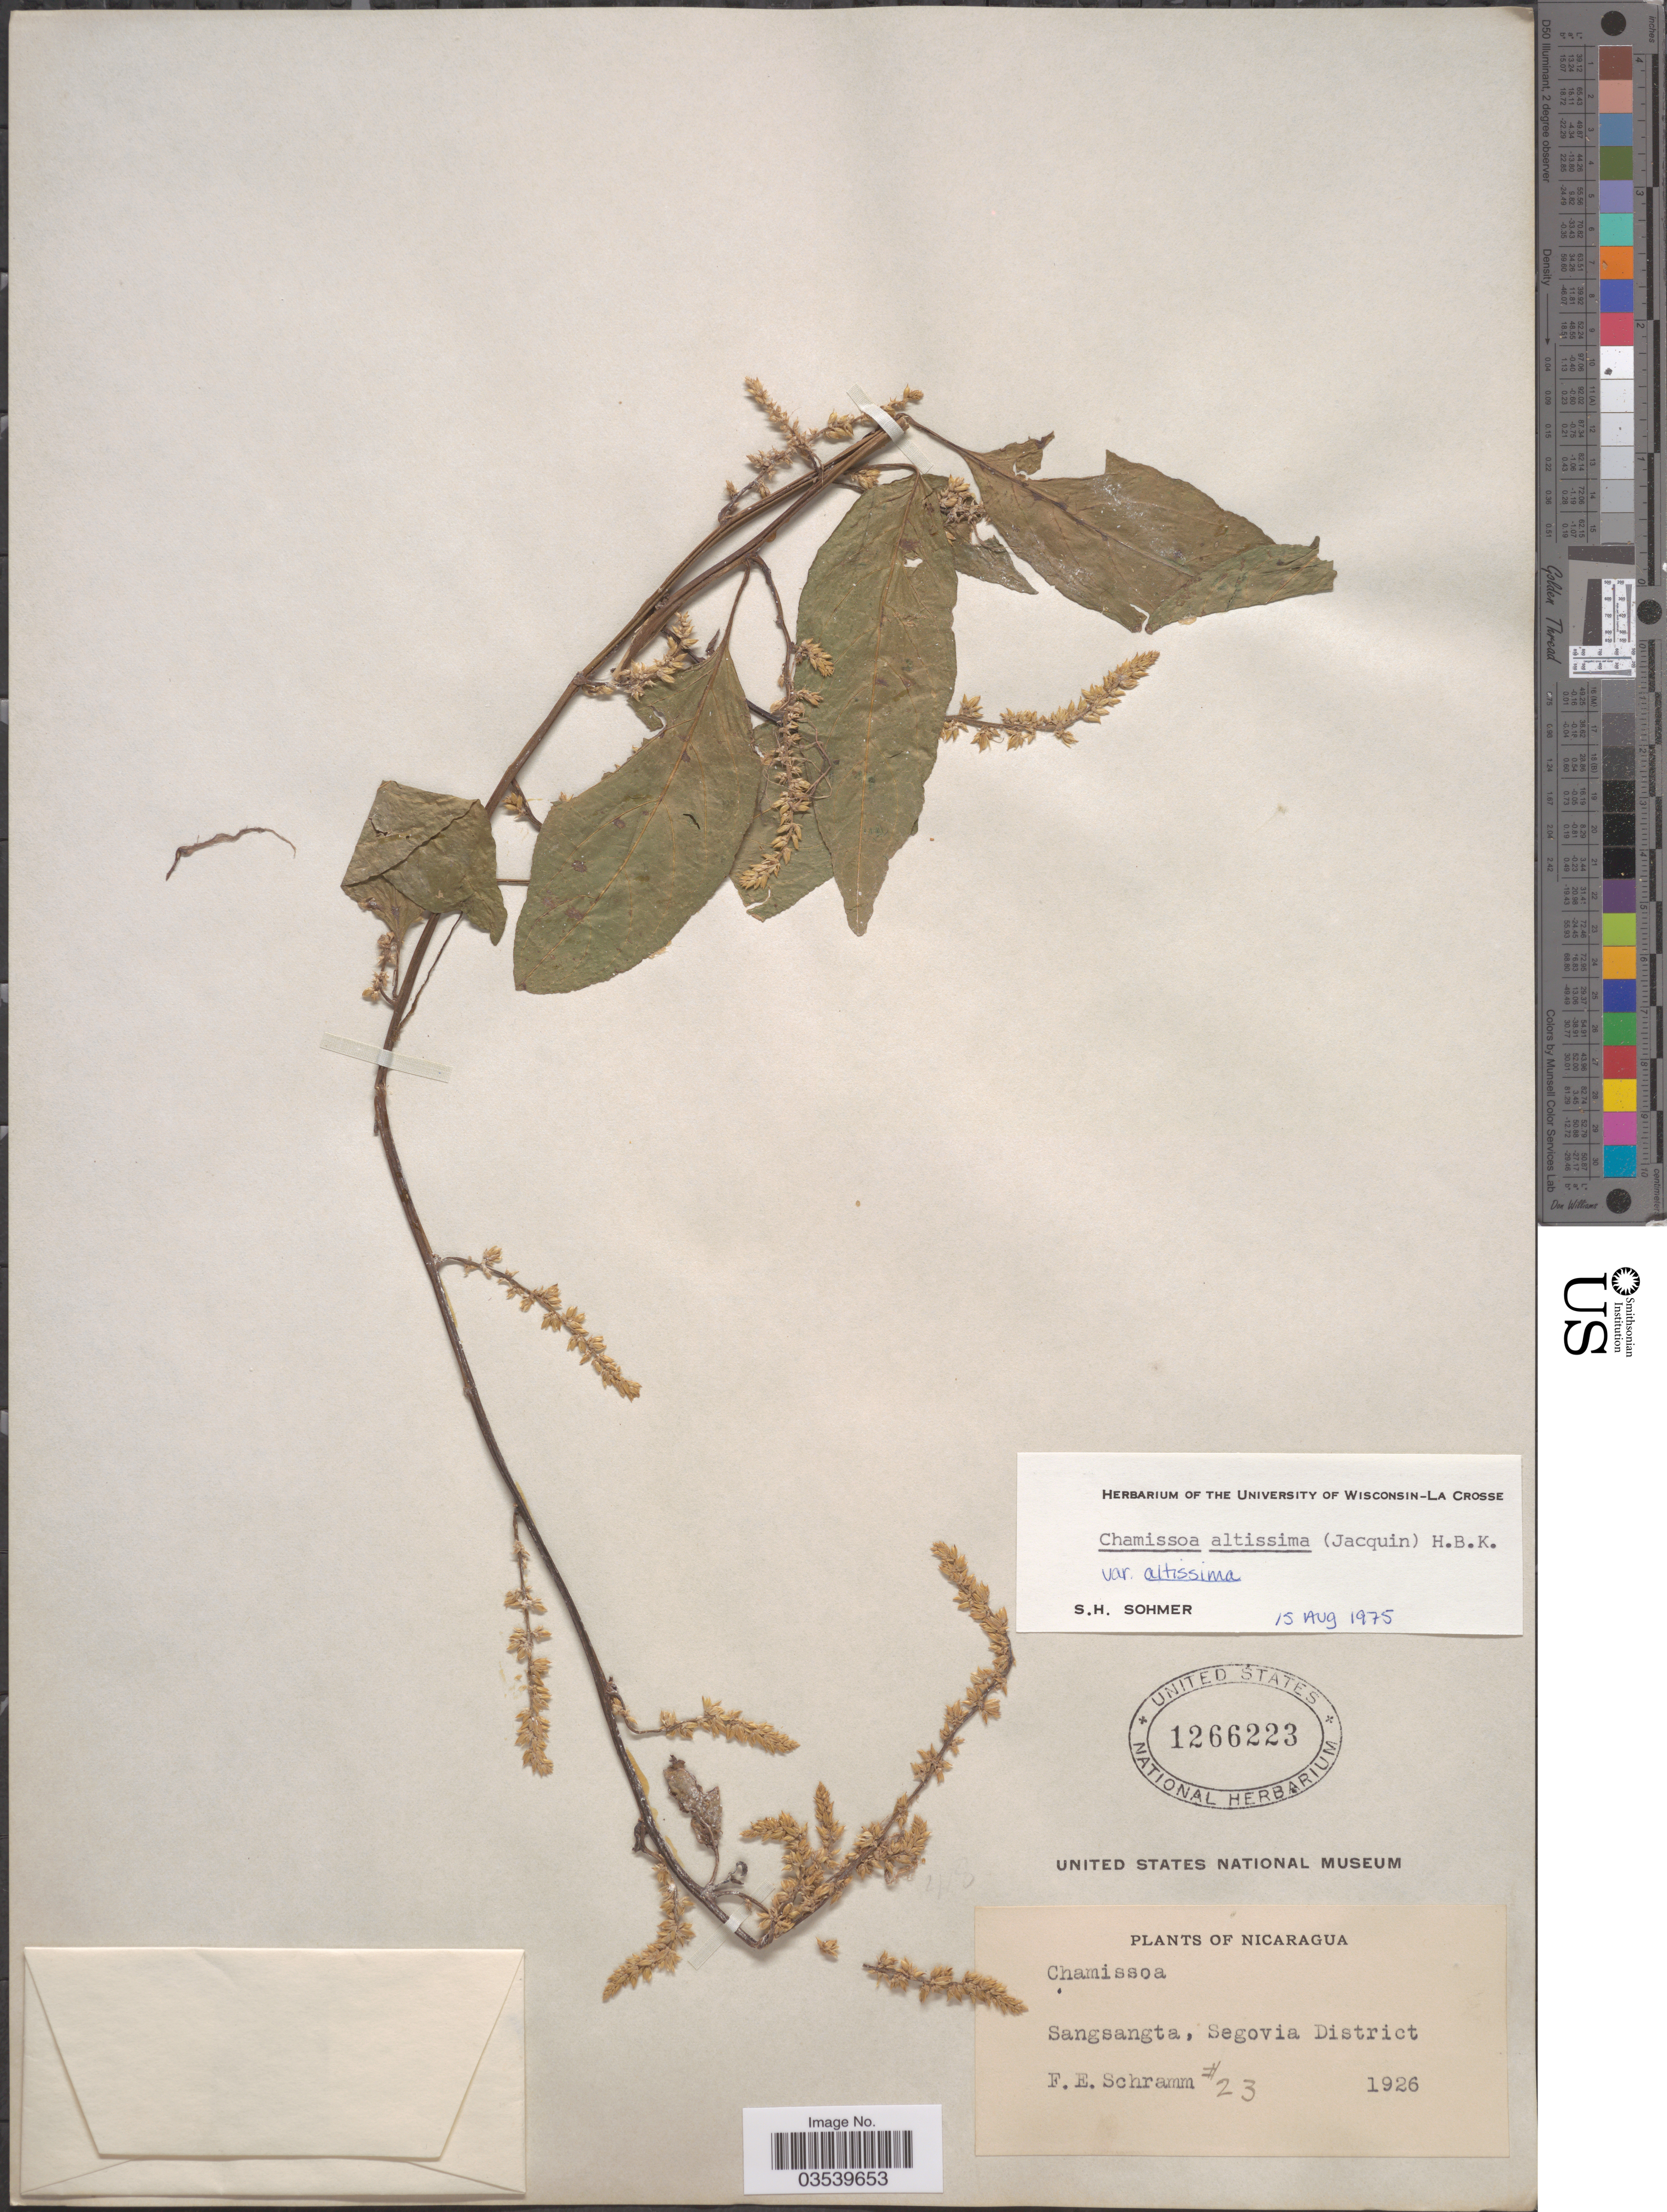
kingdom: Plantae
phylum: Tracheophyta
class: Magnoliopsida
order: Caryophyllales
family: Amaranthaceae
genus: Chamissoa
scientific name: Chamissoa altissima var. altissima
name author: (Jacq.) Kunth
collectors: F. E. Schramm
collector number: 23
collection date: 1926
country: Nicaragua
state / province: Nueva Segovia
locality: Sangsangta, Segovia District.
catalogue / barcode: US 1266223